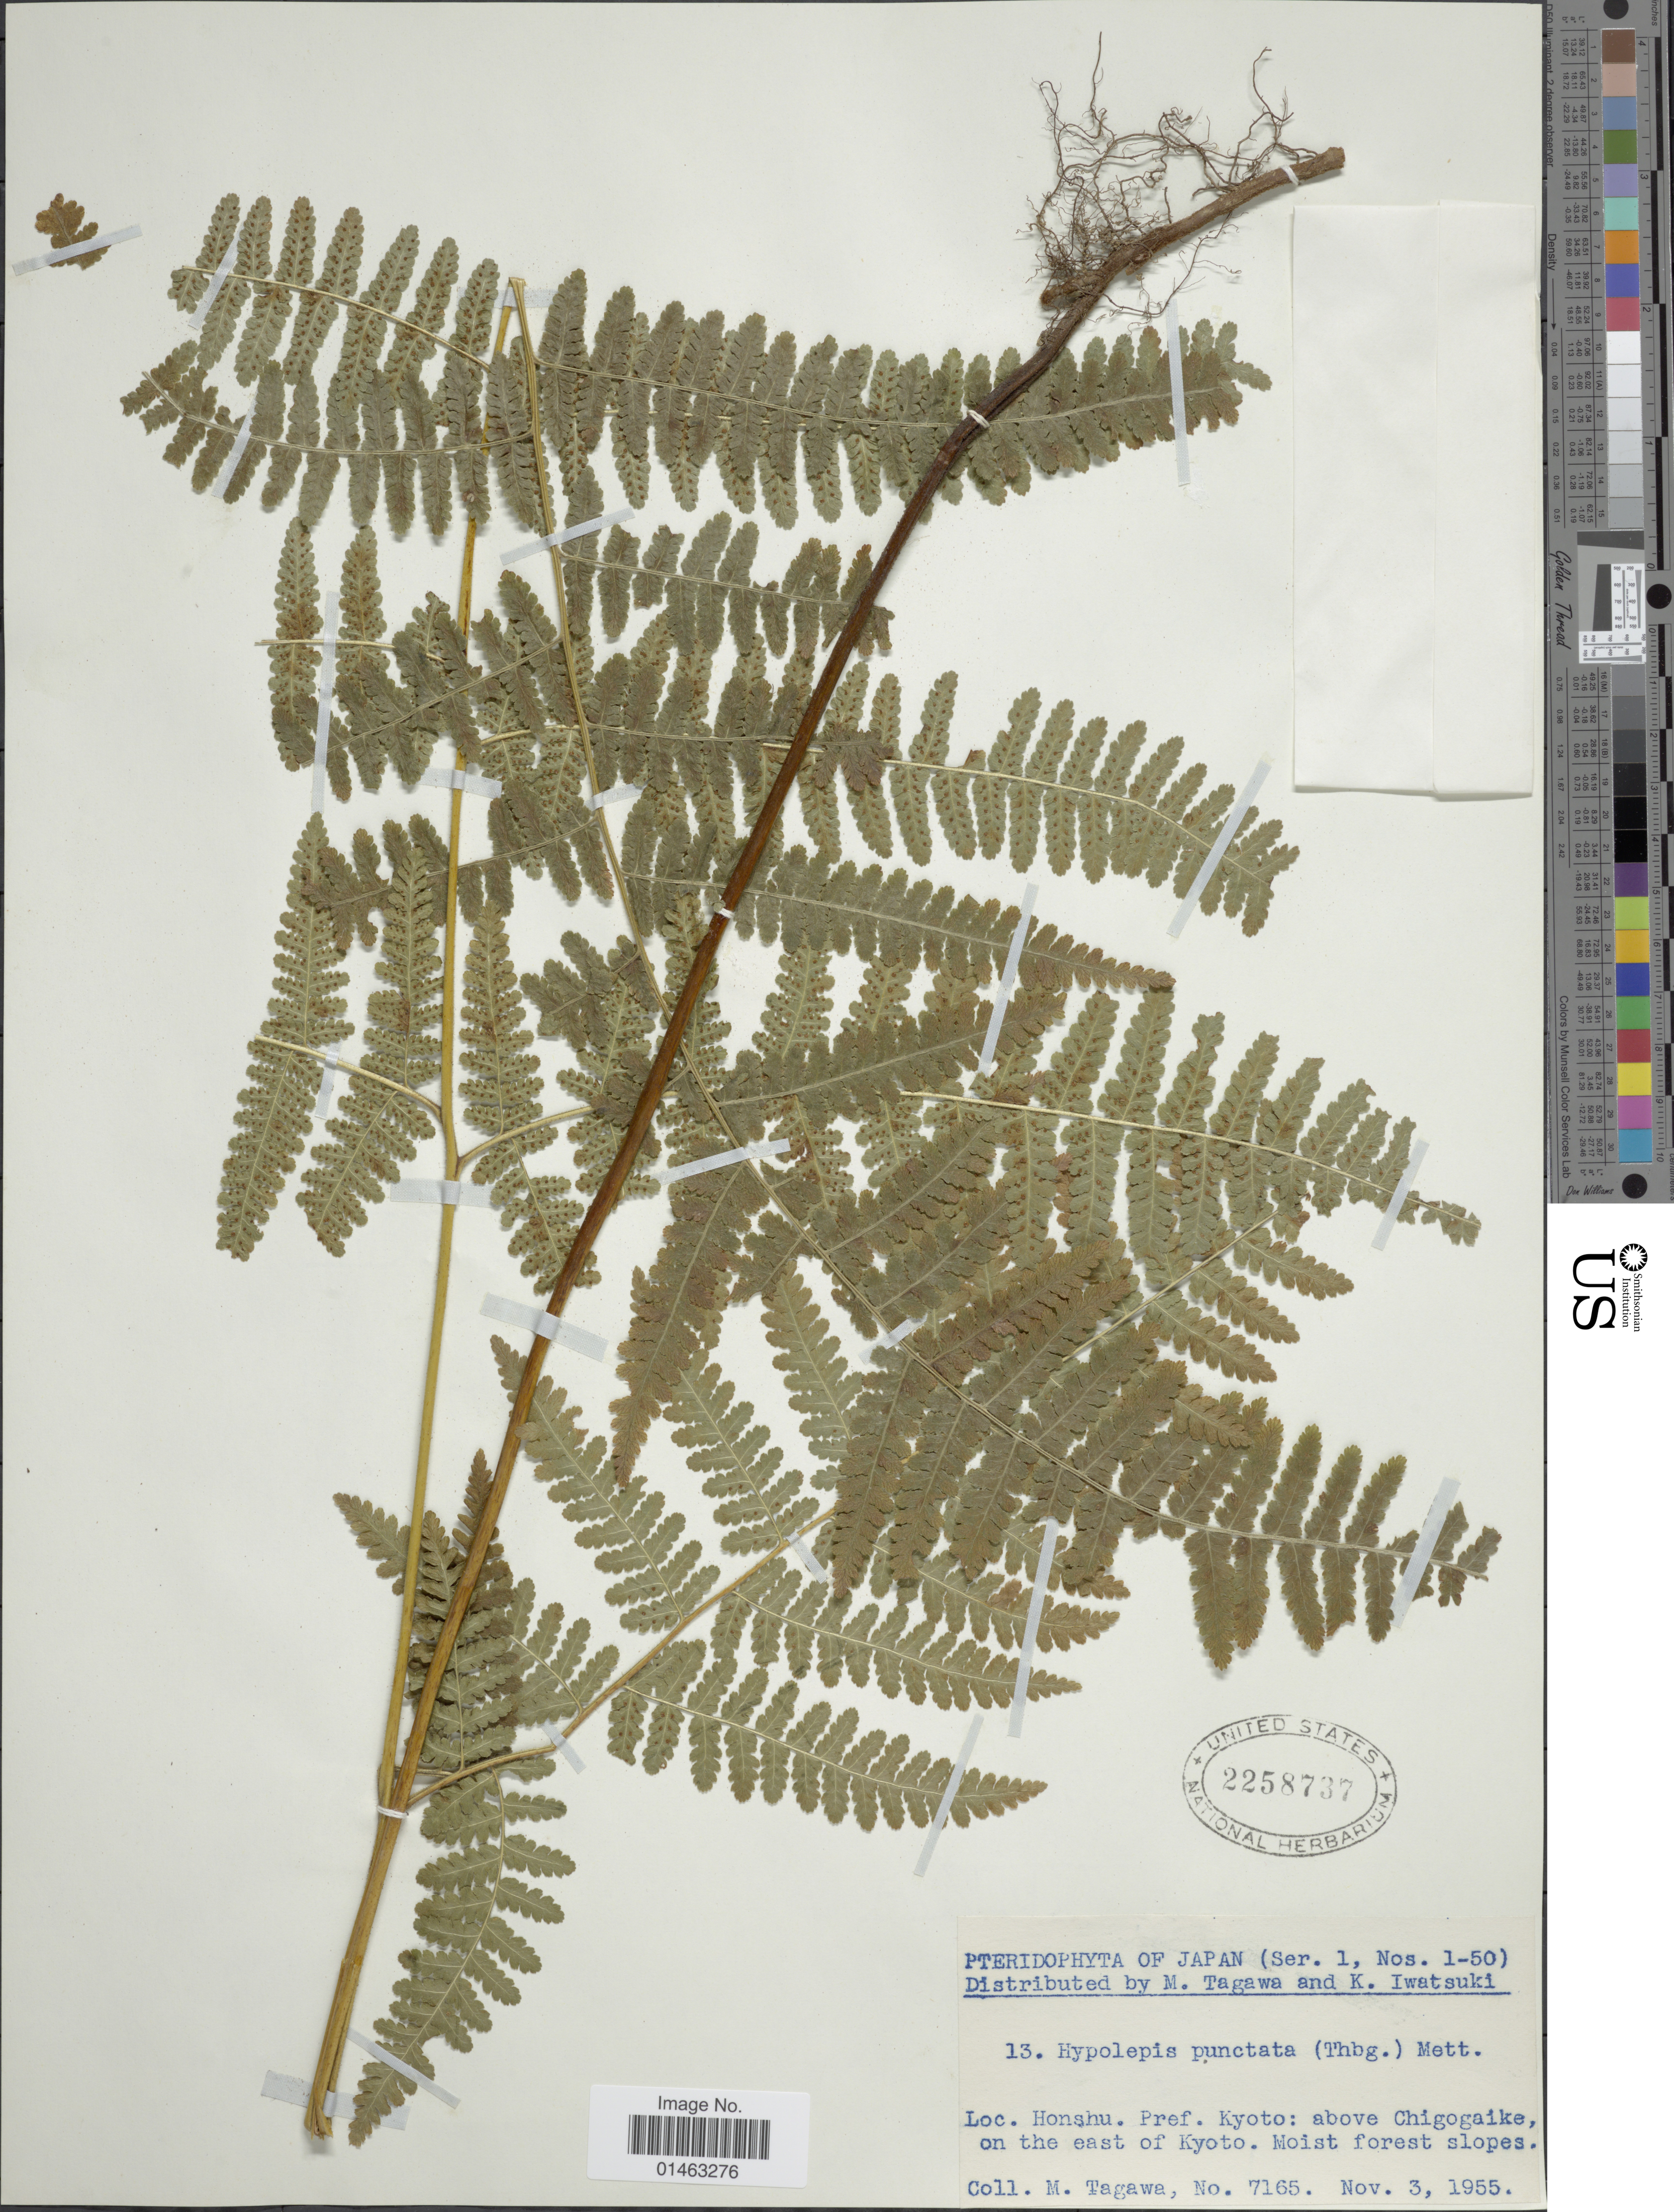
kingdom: Plantae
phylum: Tracheophyta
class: Polypodiopsida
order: Polypodiales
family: Dennstaedtiaceae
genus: Hypolepis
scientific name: Hypolepis punctata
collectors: M. Tagawa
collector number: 7165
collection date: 1955-11-03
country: Japan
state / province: Kyoto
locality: Honshu, Pref. Kyoto: above Chigogaike, on the east of Kyoto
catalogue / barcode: US 2258737